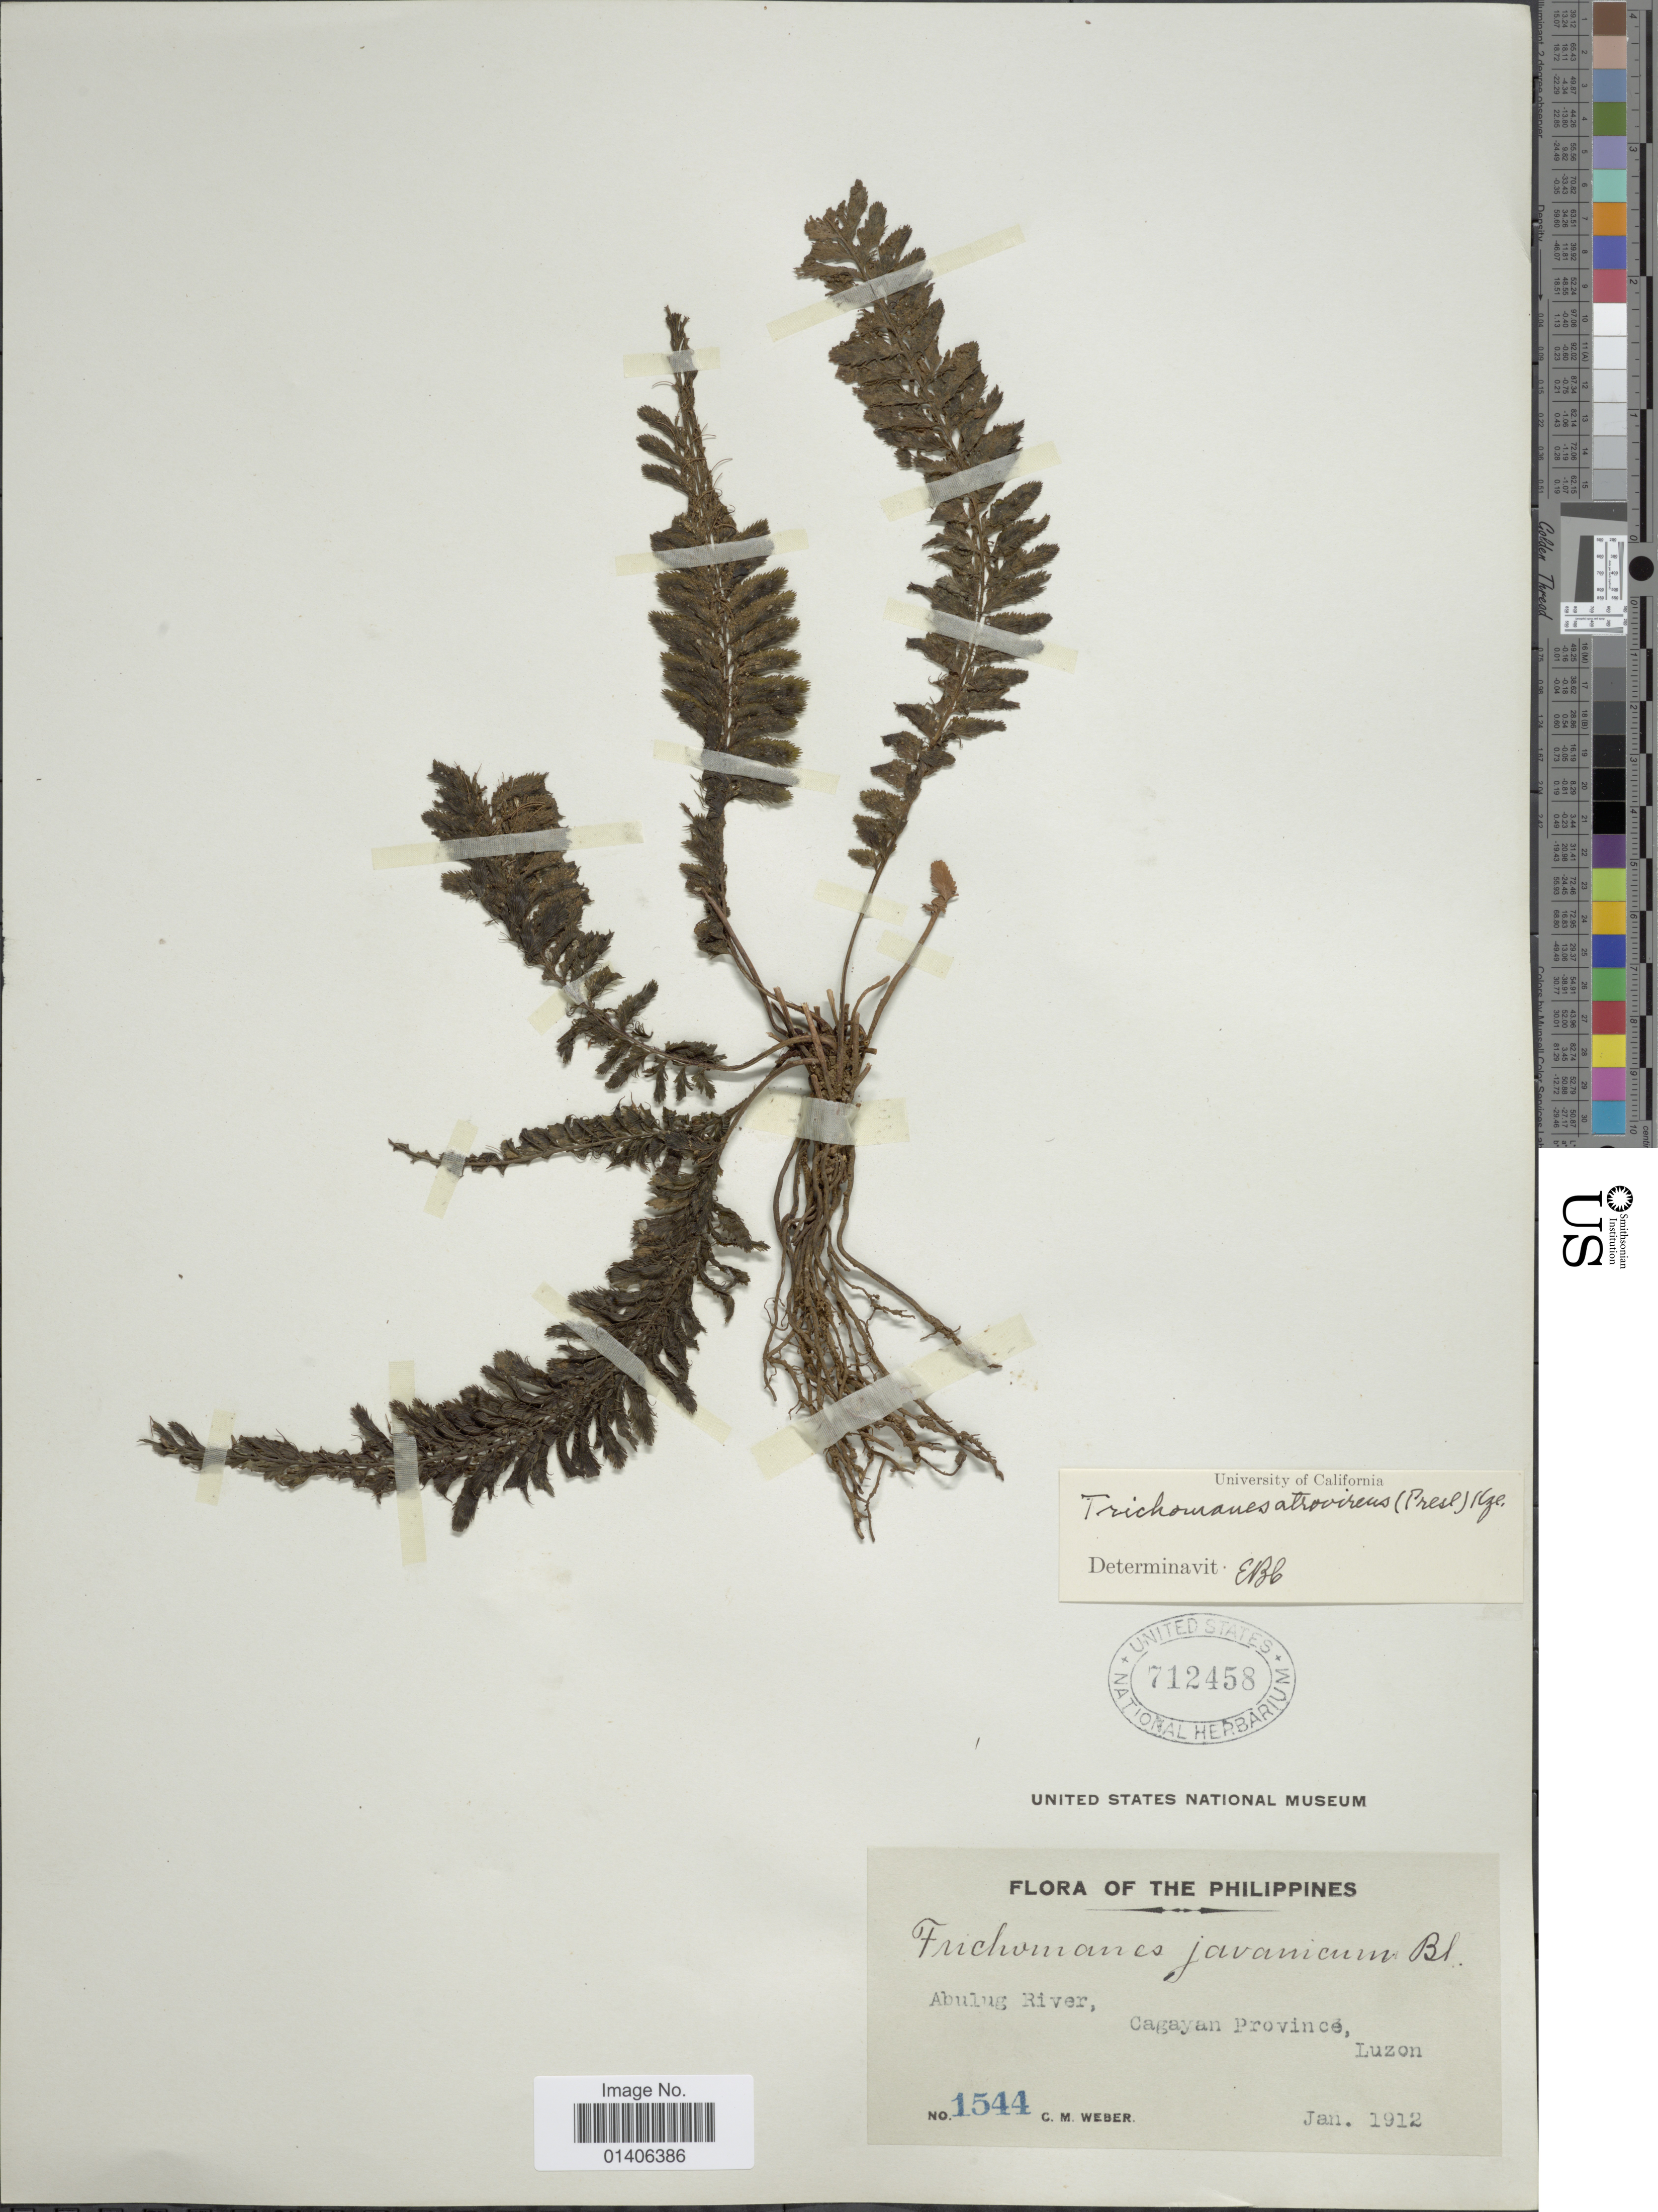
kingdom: Plantae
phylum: Tracheophyta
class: Polypodiopsida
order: Hymenophyllales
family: Hymenophyllaceae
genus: Cephalomanes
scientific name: Cephalomanes atrovirens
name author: C. Presl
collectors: C. M. Weber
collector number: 1544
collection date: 1912-01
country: Philippines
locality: Abulug River, Cagayan Province, Luzon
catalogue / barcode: US 712458